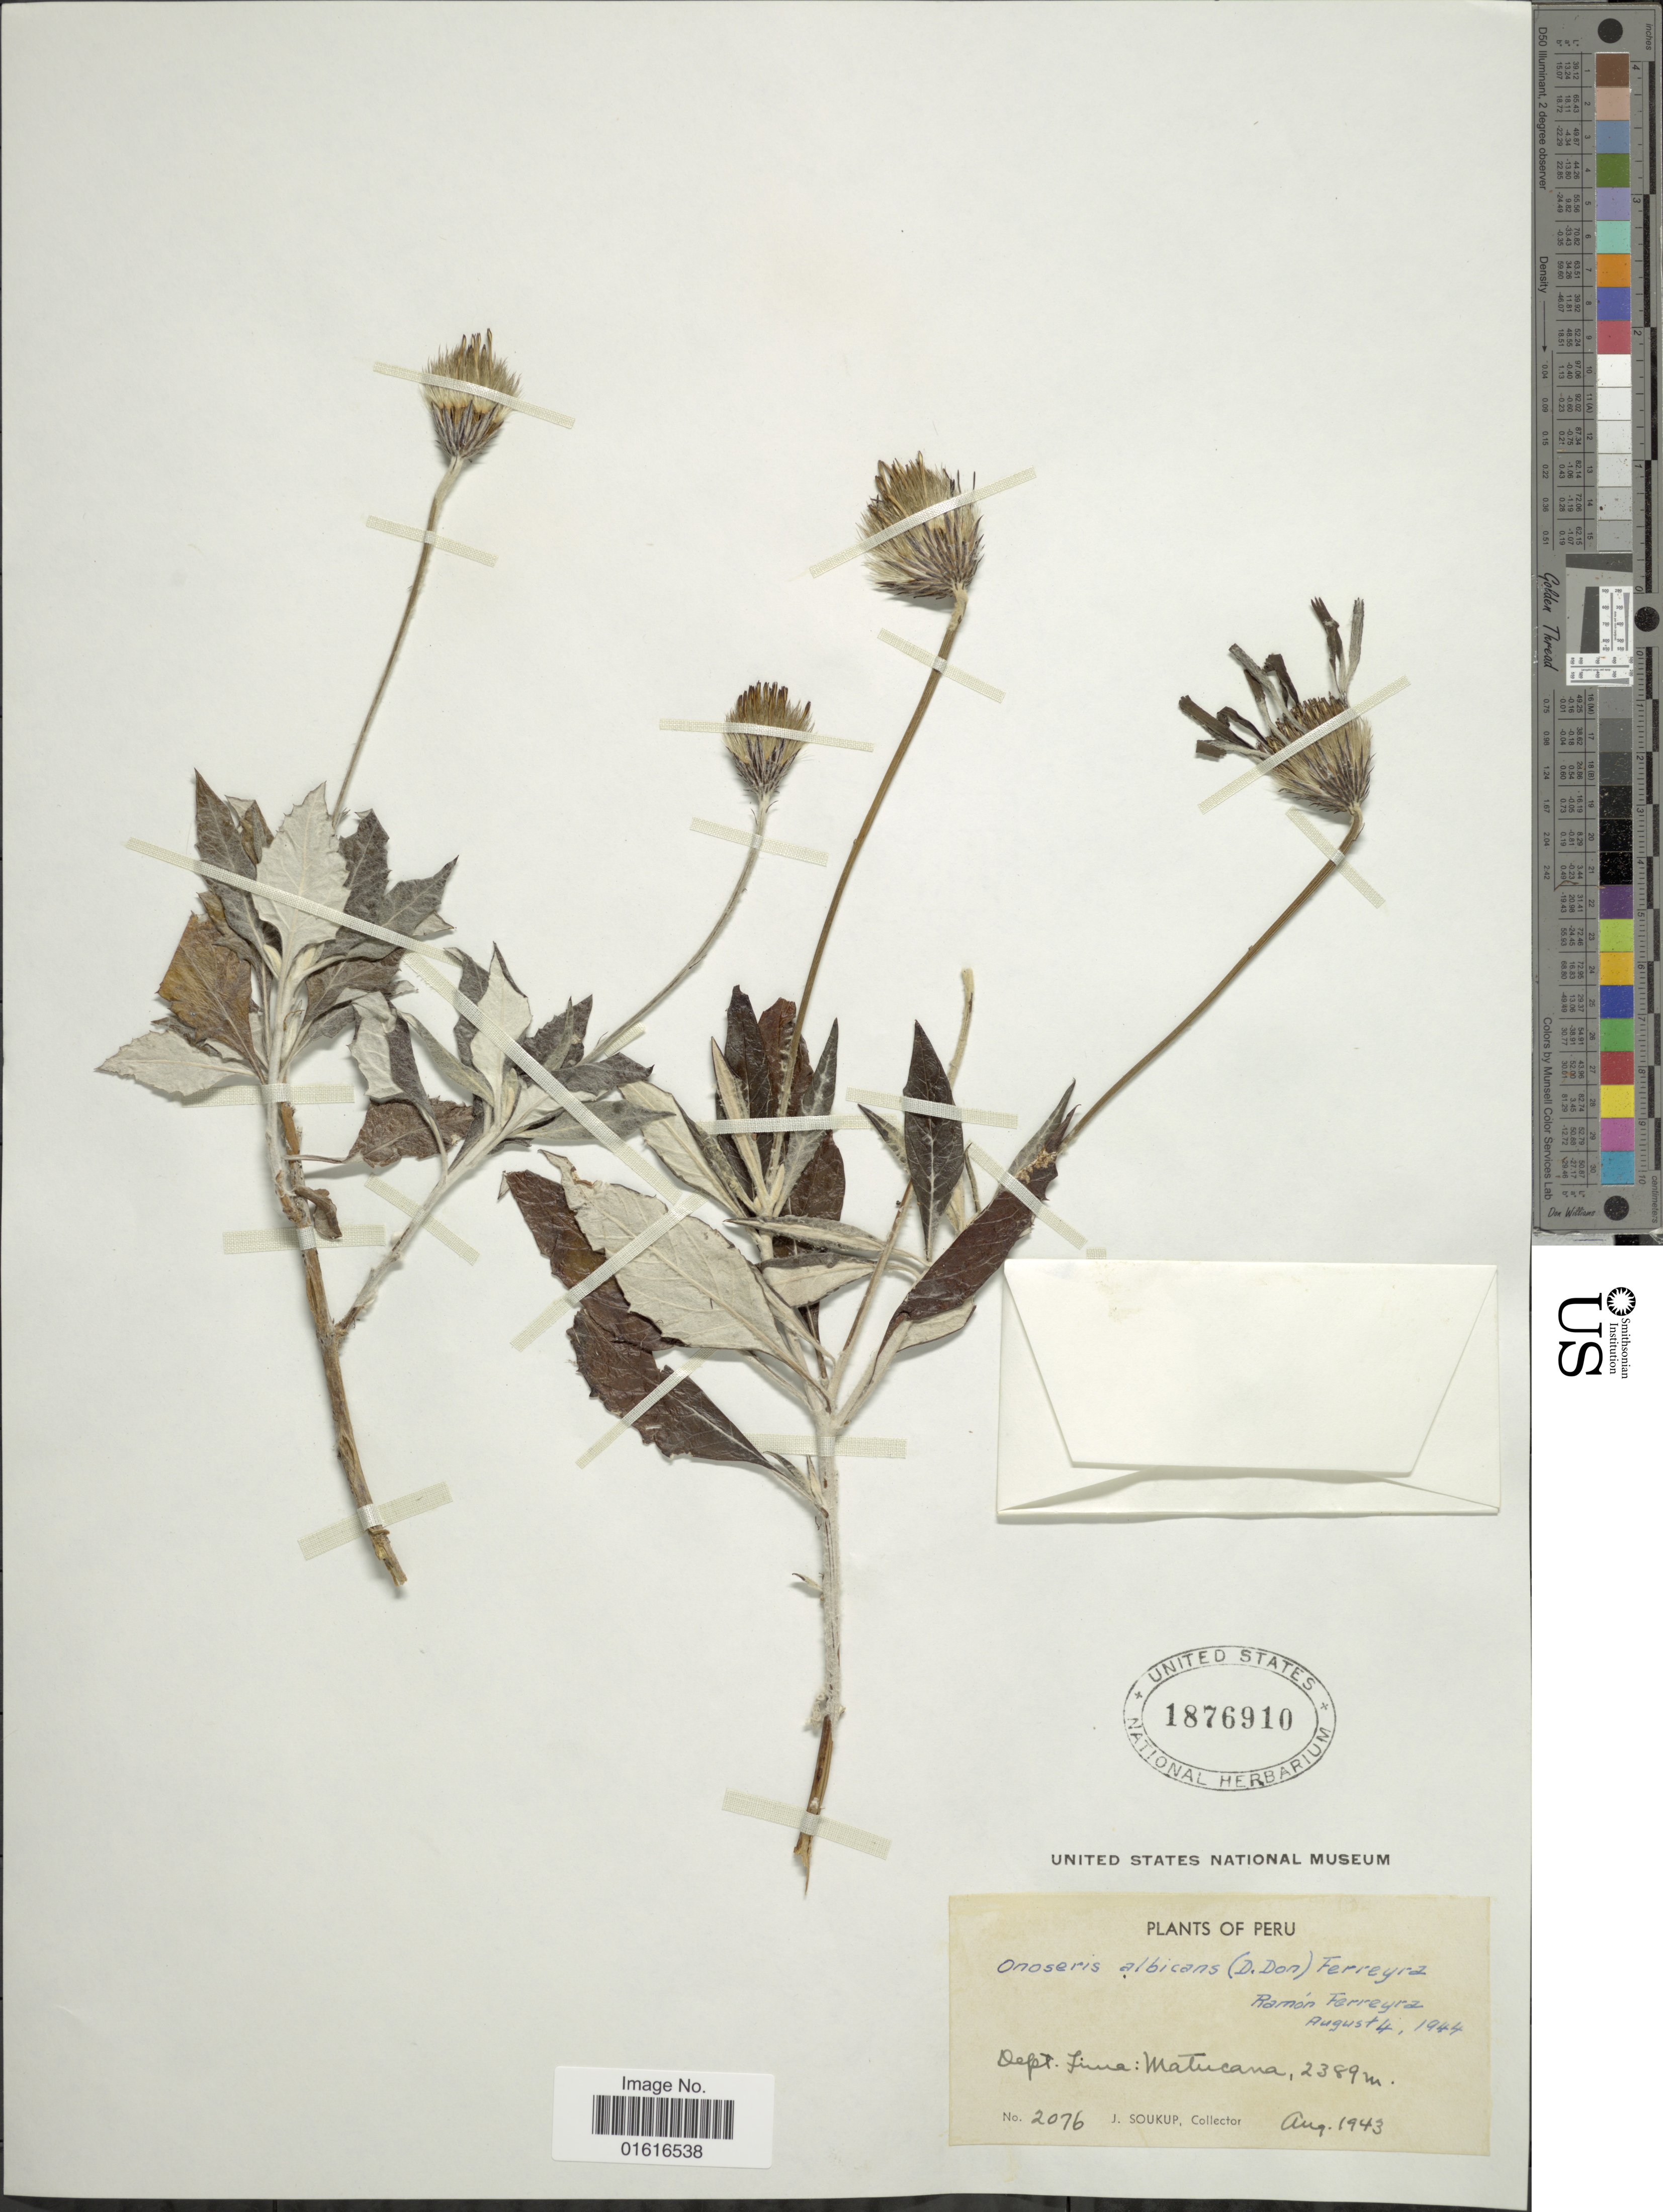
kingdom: Plantae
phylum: Tracheophyta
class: Magnoliopsida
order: Asterales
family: Asteraceae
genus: Onoseris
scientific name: Onoseris albicans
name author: (D. Don) Ferreyra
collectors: J. Soukup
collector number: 2076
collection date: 1943-08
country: Peru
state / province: Lima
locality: Matucana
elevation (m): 2389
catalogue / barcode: US 1876910